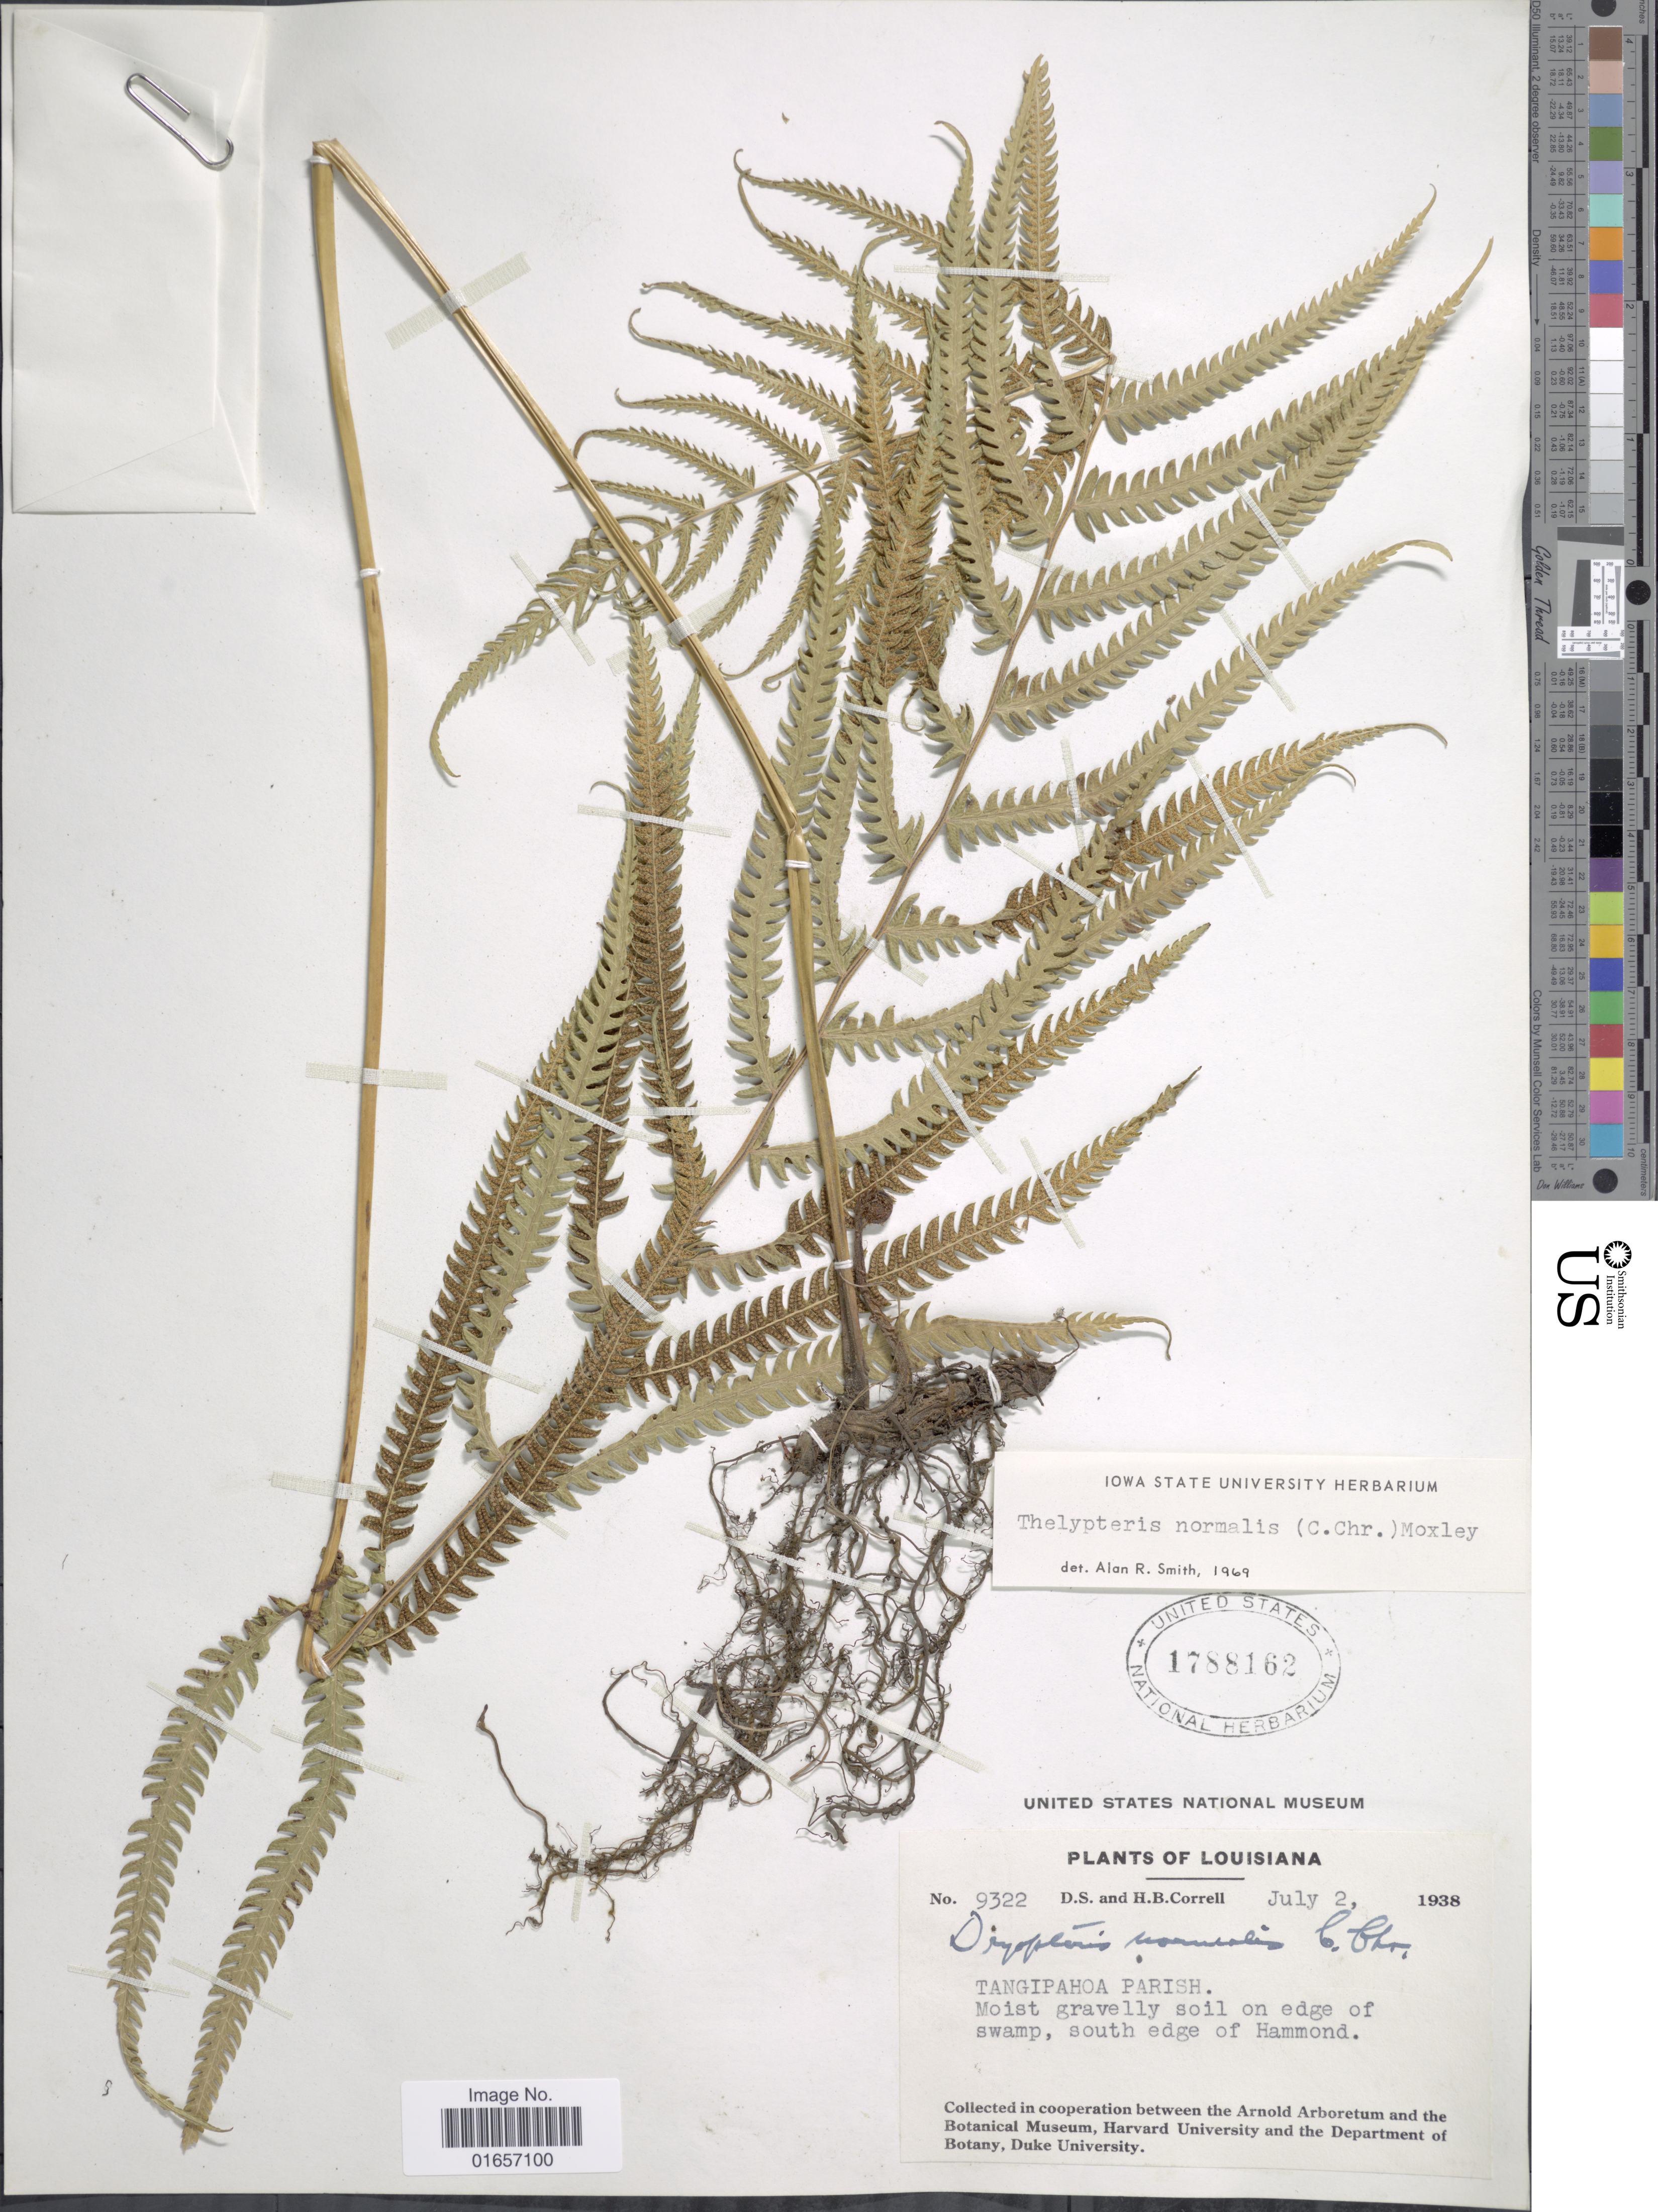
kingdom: Plantae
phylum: Tracheophyta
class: Polypodiopsida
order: Polypodiales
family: Thelypteridaceae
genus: Christella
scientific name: Christella kunthii comb. ined.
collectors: D. S. Correll & H. Correll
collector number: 9322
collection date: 1938-07-02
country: United States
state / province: Louisiana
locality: Tangipahoa Parish, south edge of Hammond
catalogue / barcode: US 1788162